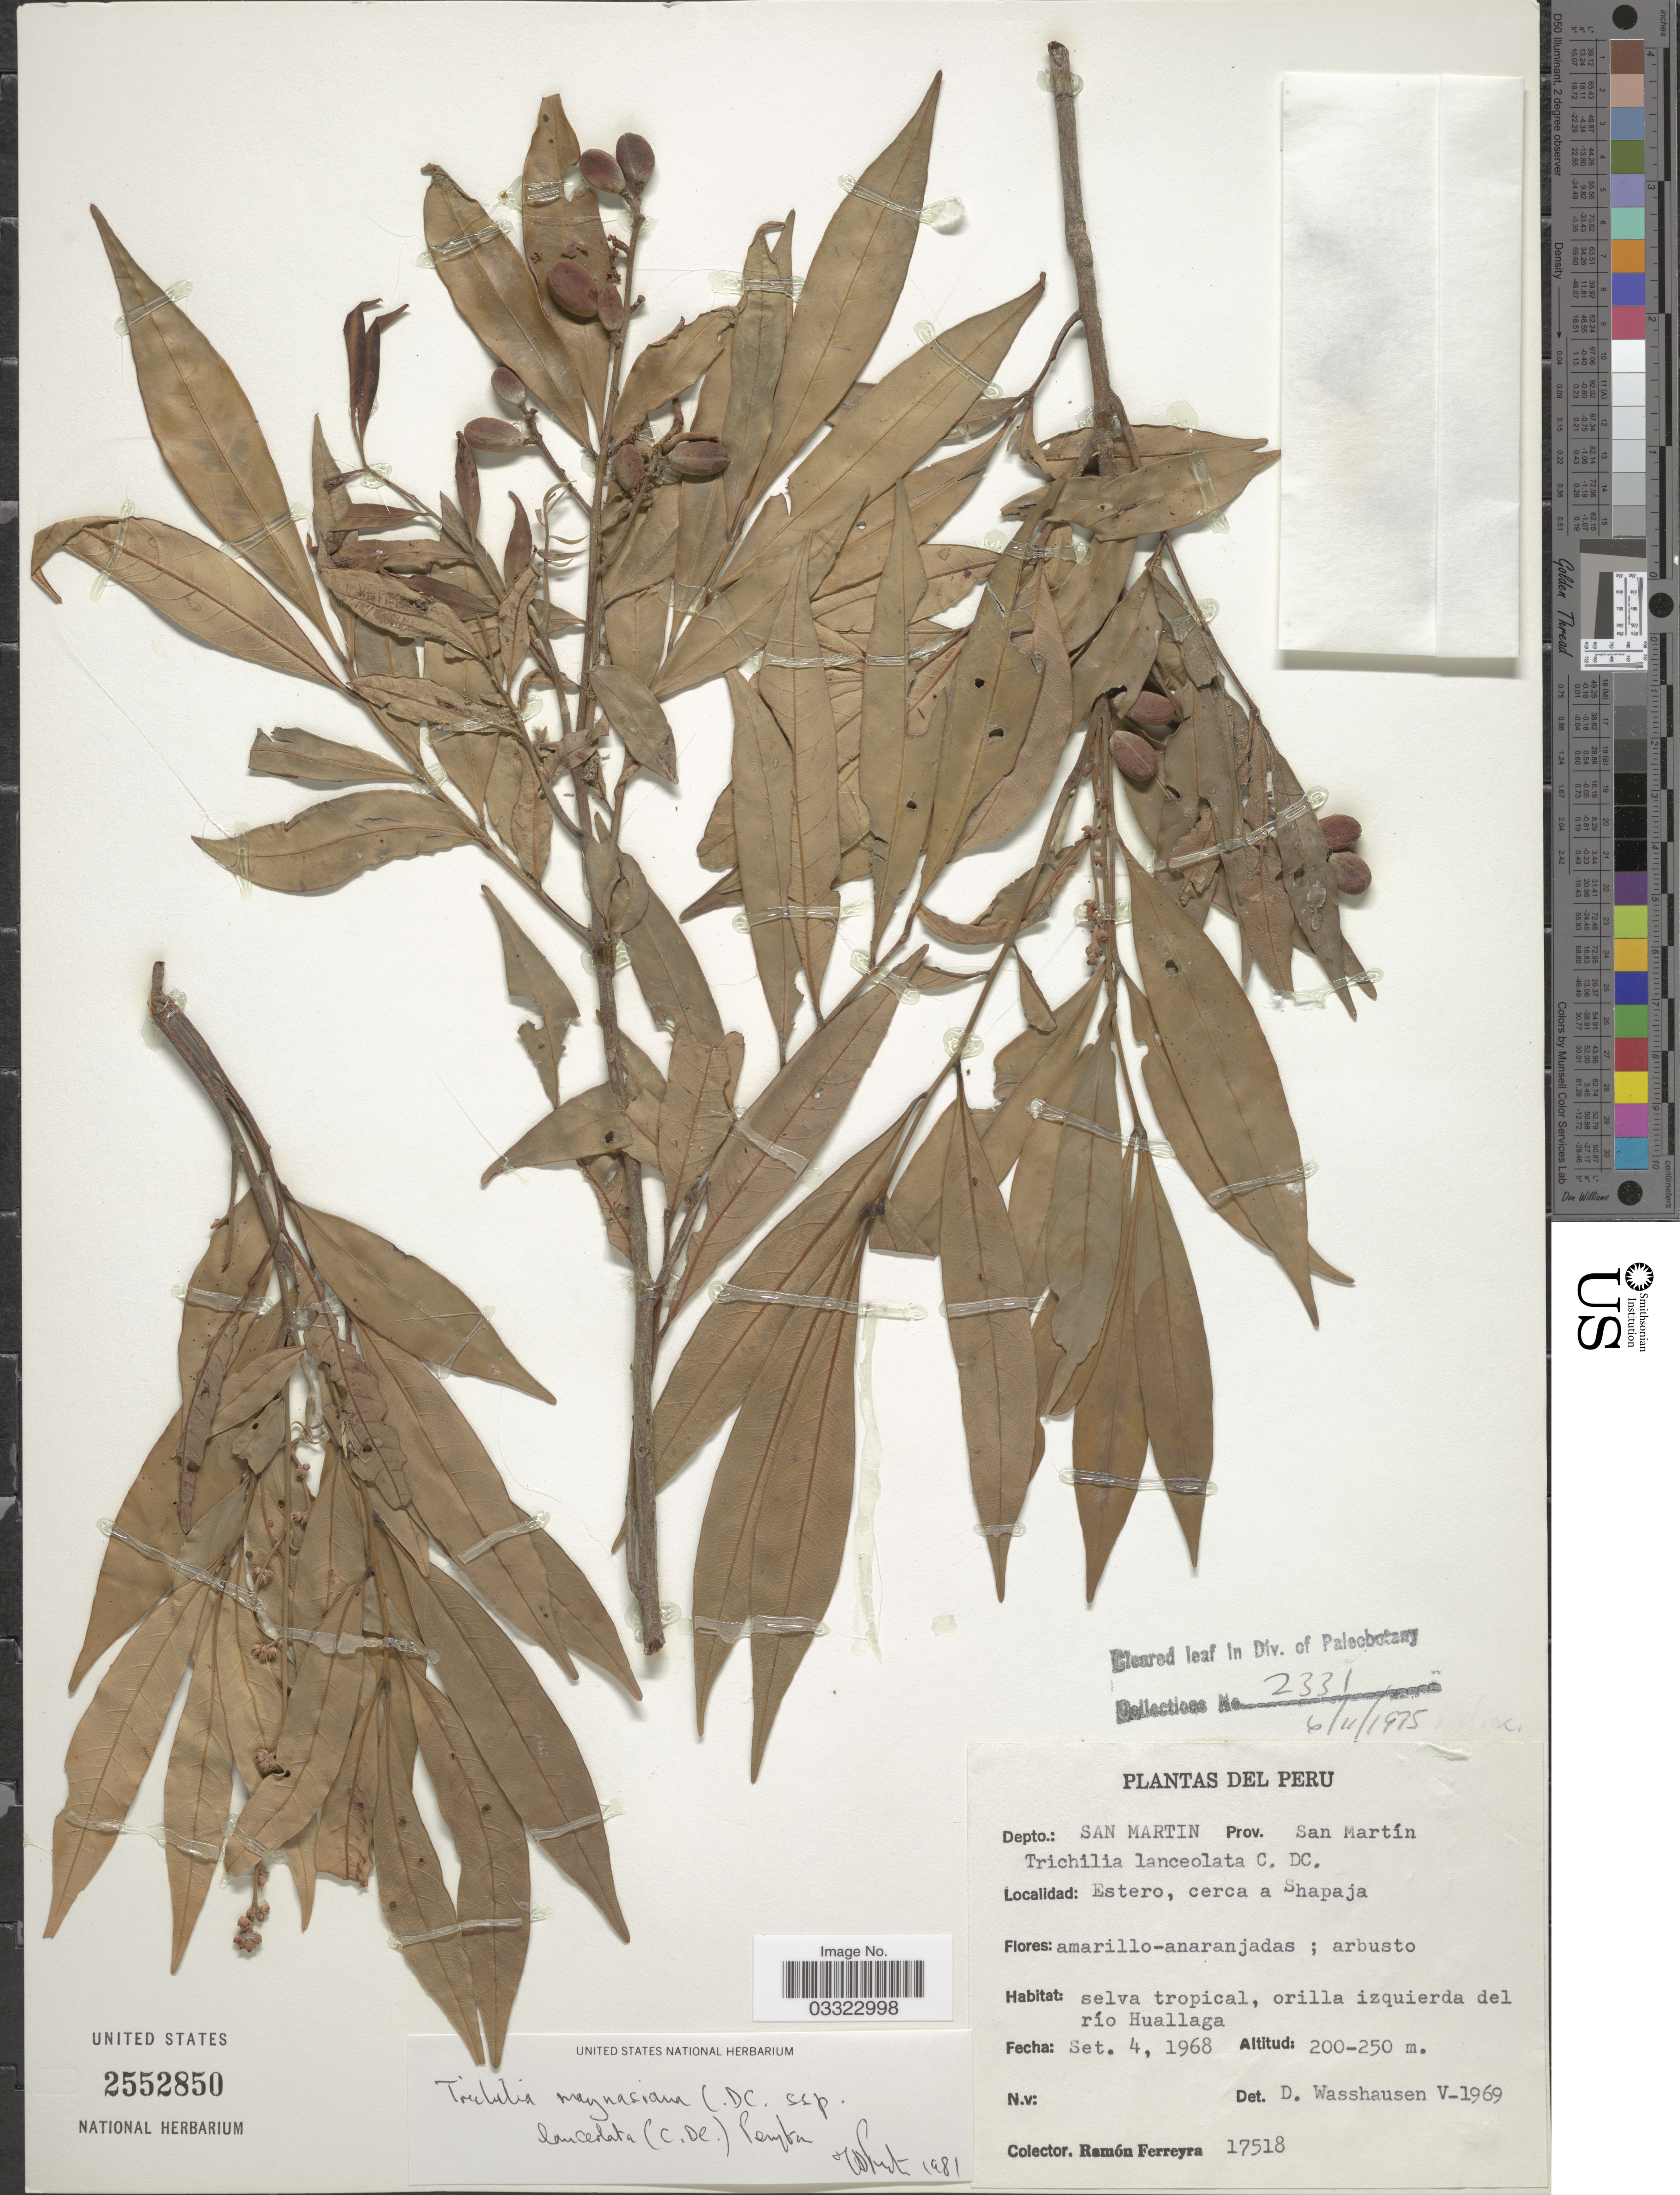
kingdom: Plantae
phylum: Tracheophyta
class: Magnoliopsida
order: Sapindales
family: Meliaceae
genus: Trichilia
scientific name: Trichilia maynasiana subsp. lanceolata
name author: (C. DC.) T.D. Penn.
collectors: R. A. Ferreyra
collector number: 17518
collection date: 1968-09-04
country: Peru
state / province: San Martín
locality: Depto. San Martin, Estero, cerca a Shapaja.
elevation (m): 200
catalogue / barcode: US 2552850